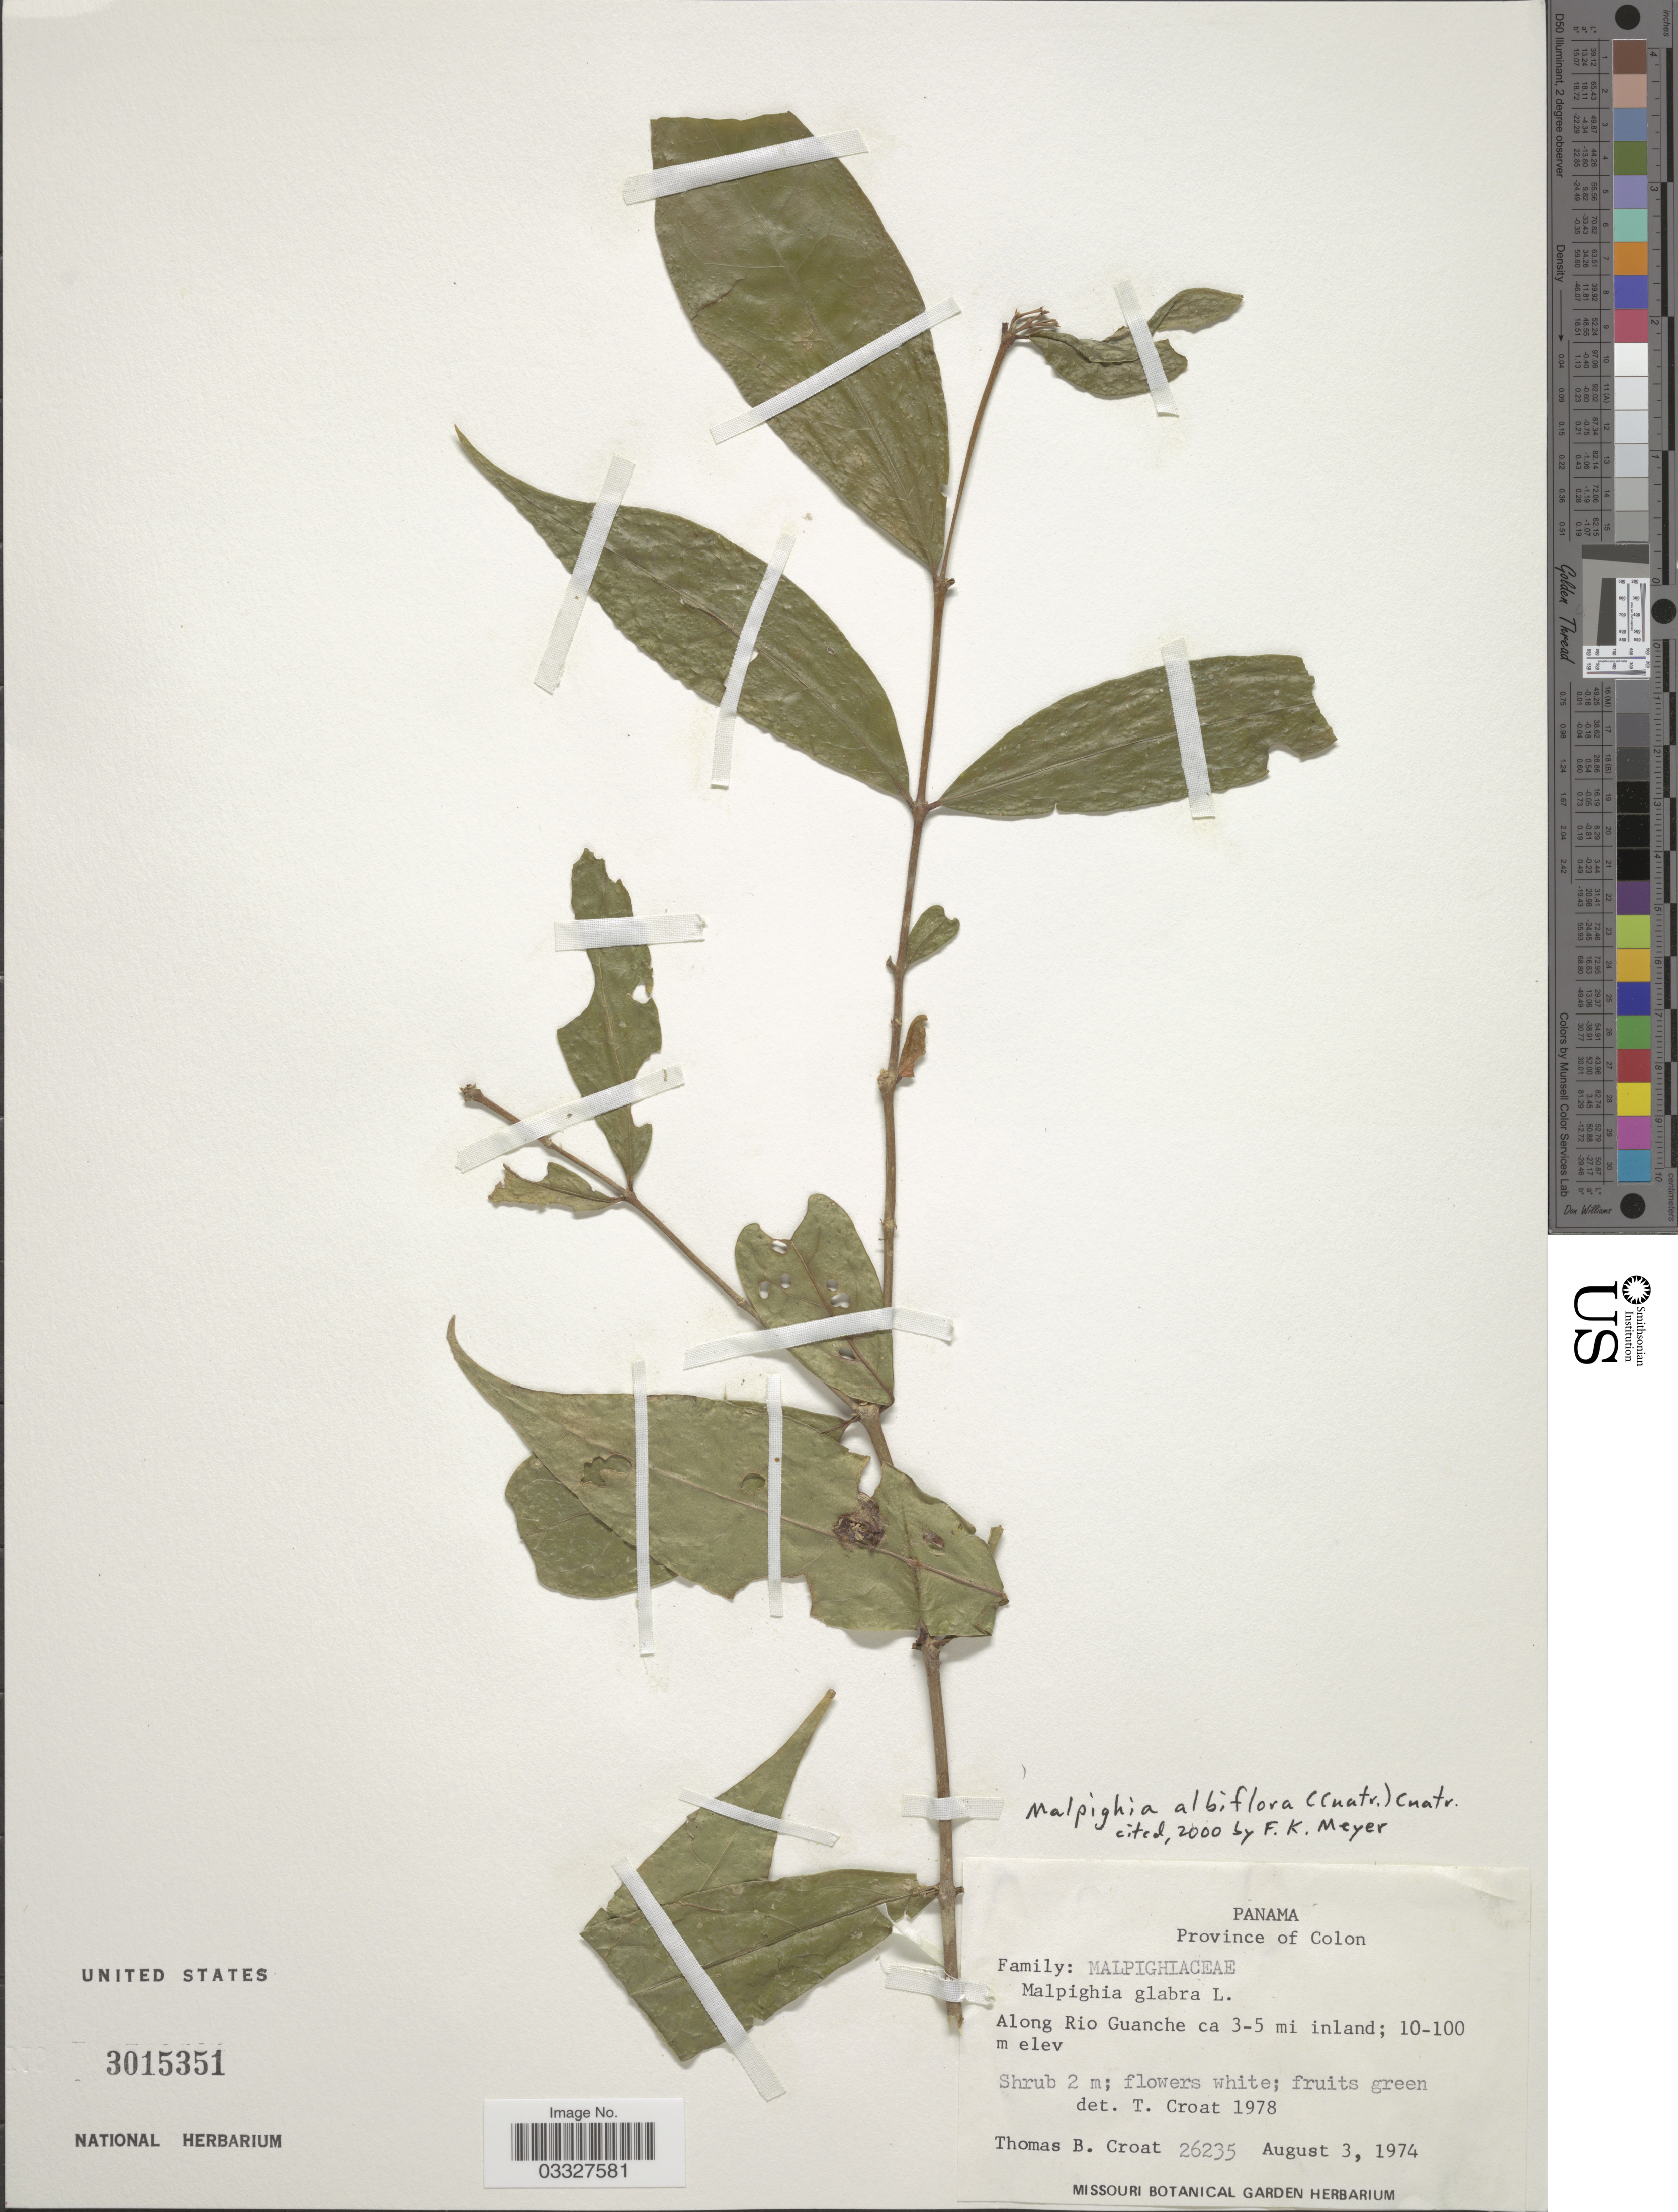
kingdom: Plantae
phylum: Tracheophyta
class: Magnoliopsida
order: Malpighiales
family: Malpighiaceae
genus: Malpighia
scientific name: Malpighia albiflora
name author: (Cuatrec.) Cuatrec.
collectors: T. B. Croat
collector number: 26235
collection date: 1974-08-03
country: Panama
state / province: Colón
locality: Along Rio Guanche ca 3-5 mi inland.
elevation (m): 10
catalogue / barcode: US 3015351